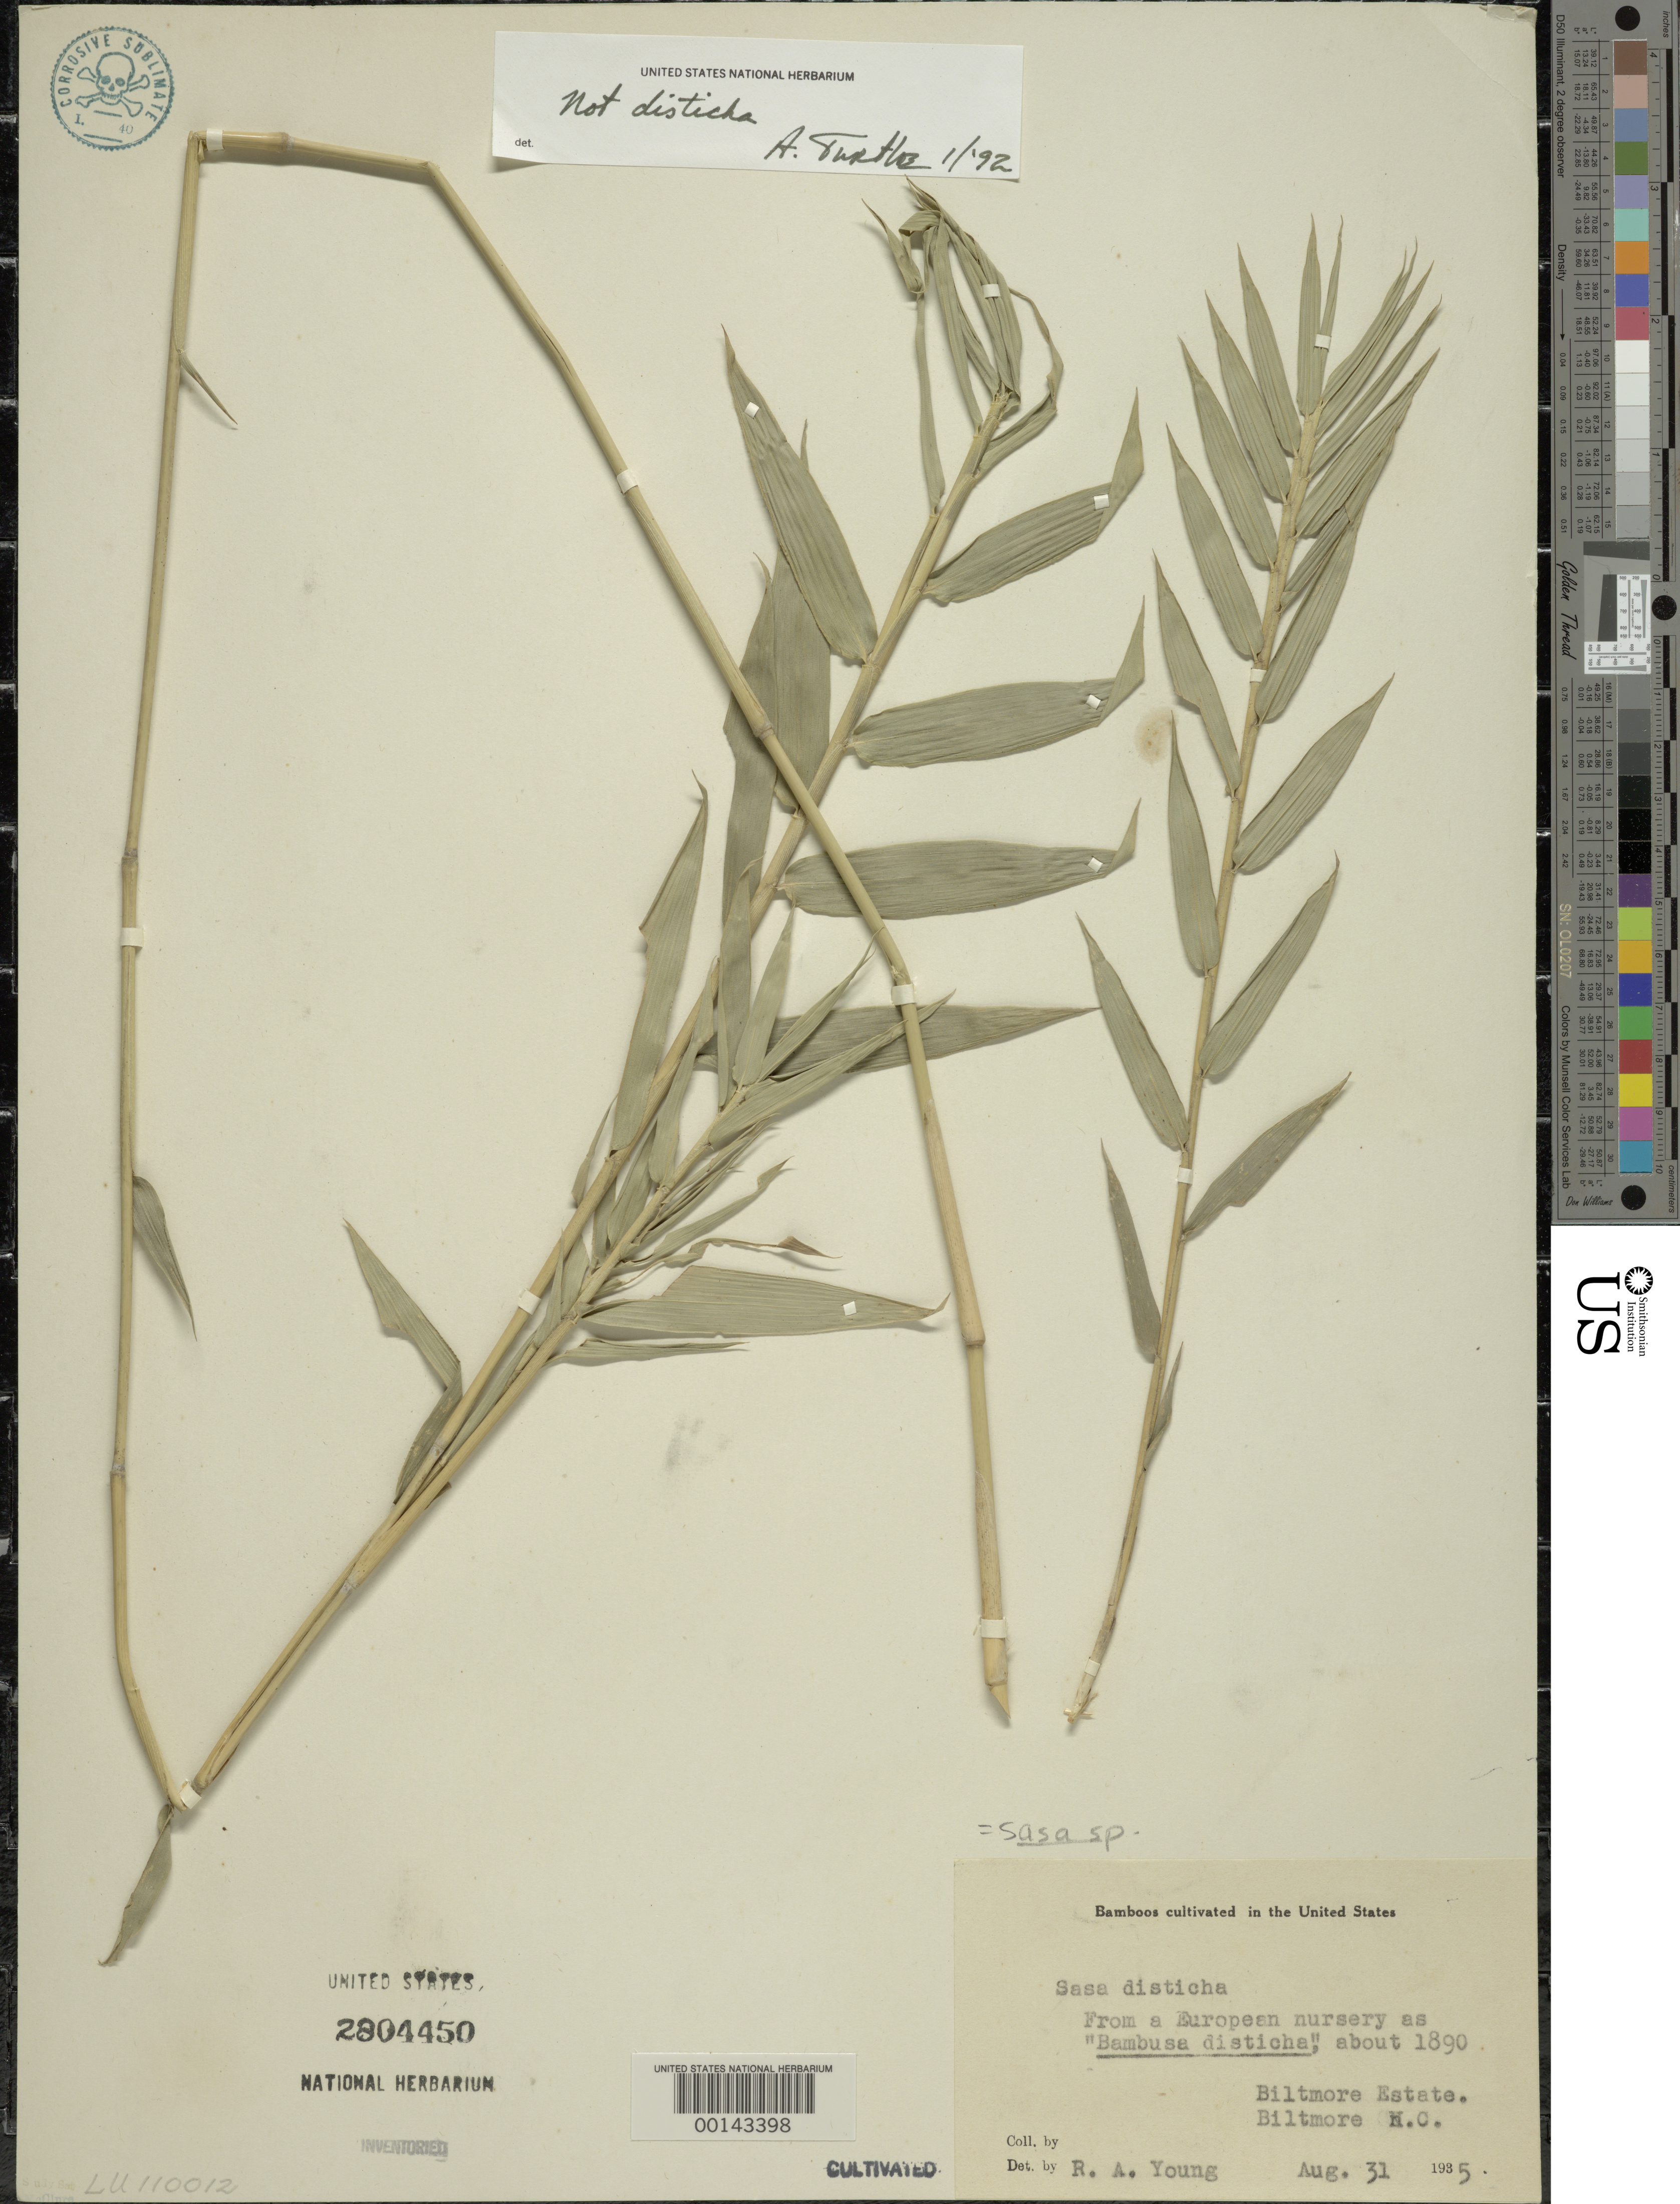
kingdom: Plantae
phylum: Tracheophyta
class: Liliopsida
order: Poales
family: Poaceae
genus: Sasa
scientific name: Sasa disticha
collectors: R. A. Young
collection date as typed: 31 Aug 1935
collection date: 1935-08-31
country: United States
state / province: North Carolina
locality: Biltmore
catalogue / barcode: US 2804450